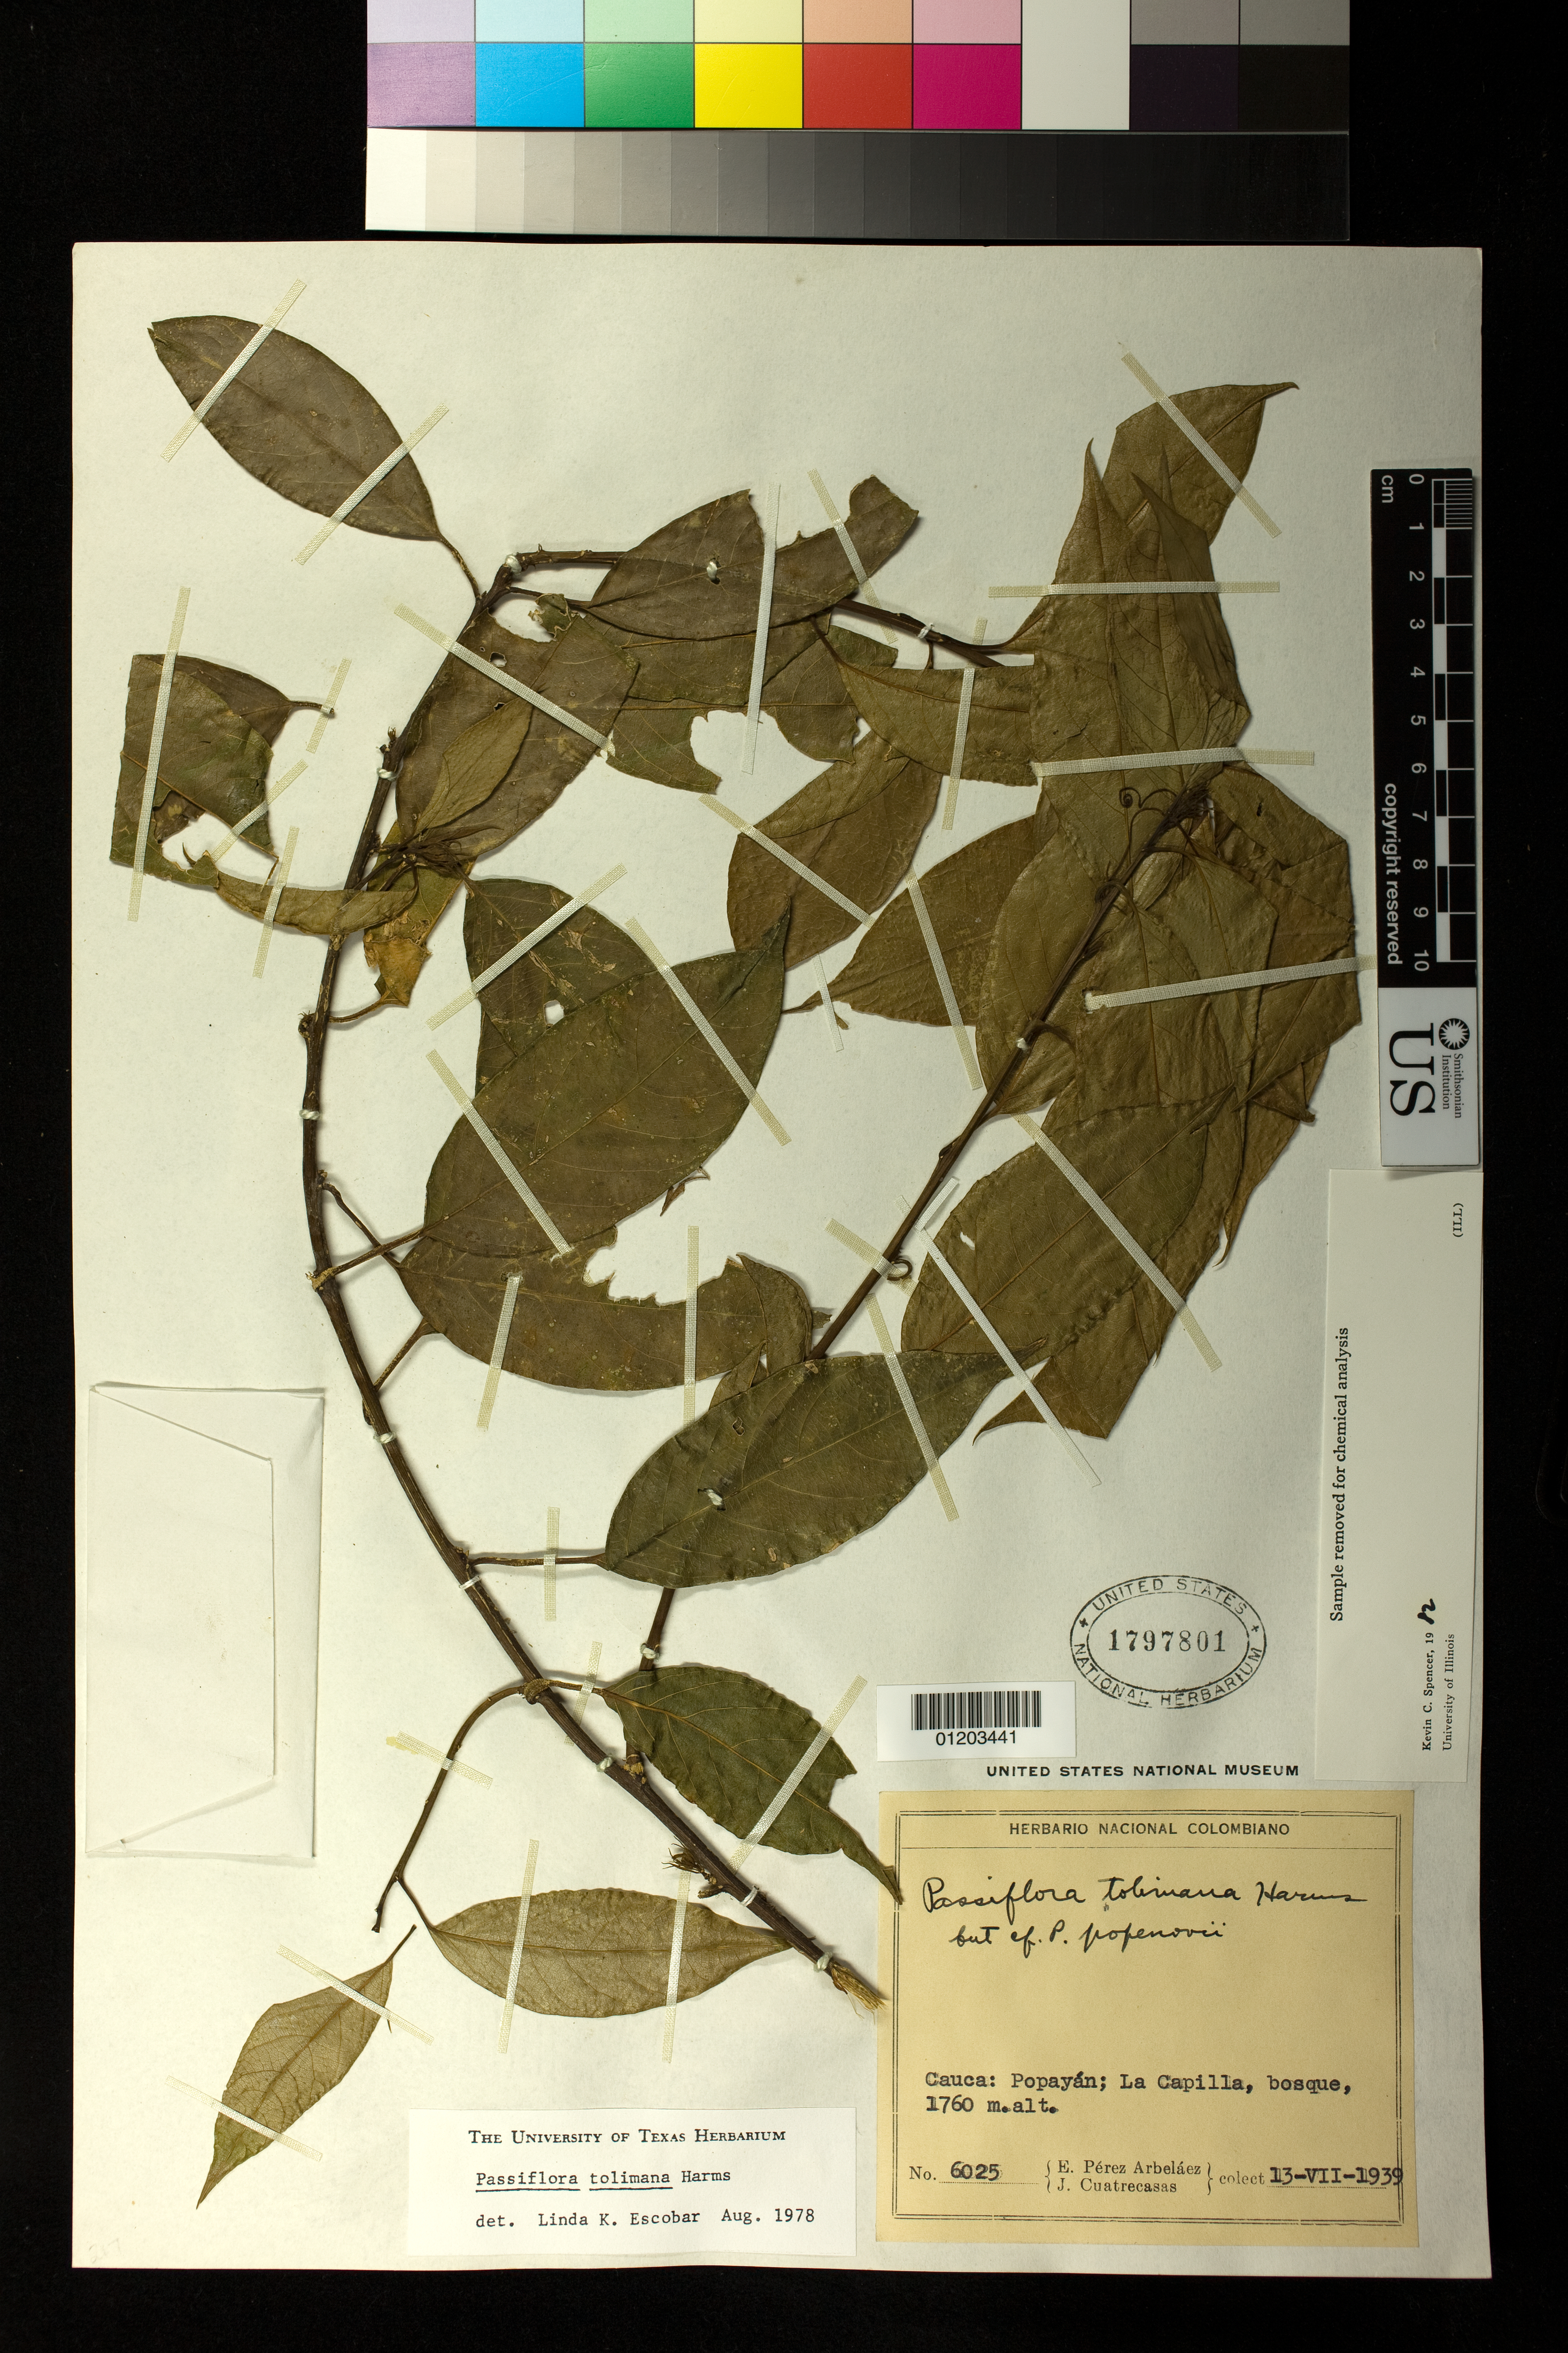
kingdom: Plantae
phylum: Tracheophyta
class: Magnoliopsida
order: Malpighiales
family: Passifloraceae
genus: Passiflora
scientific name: Passiflora tolimana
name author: Harms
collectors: E. Pérez Arbeláez & J. Cuatrecasas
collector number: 6025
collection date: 1939-07-13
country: Colombia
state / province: Cauca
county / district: Popayan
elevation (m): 1760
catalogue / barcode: US 1797801